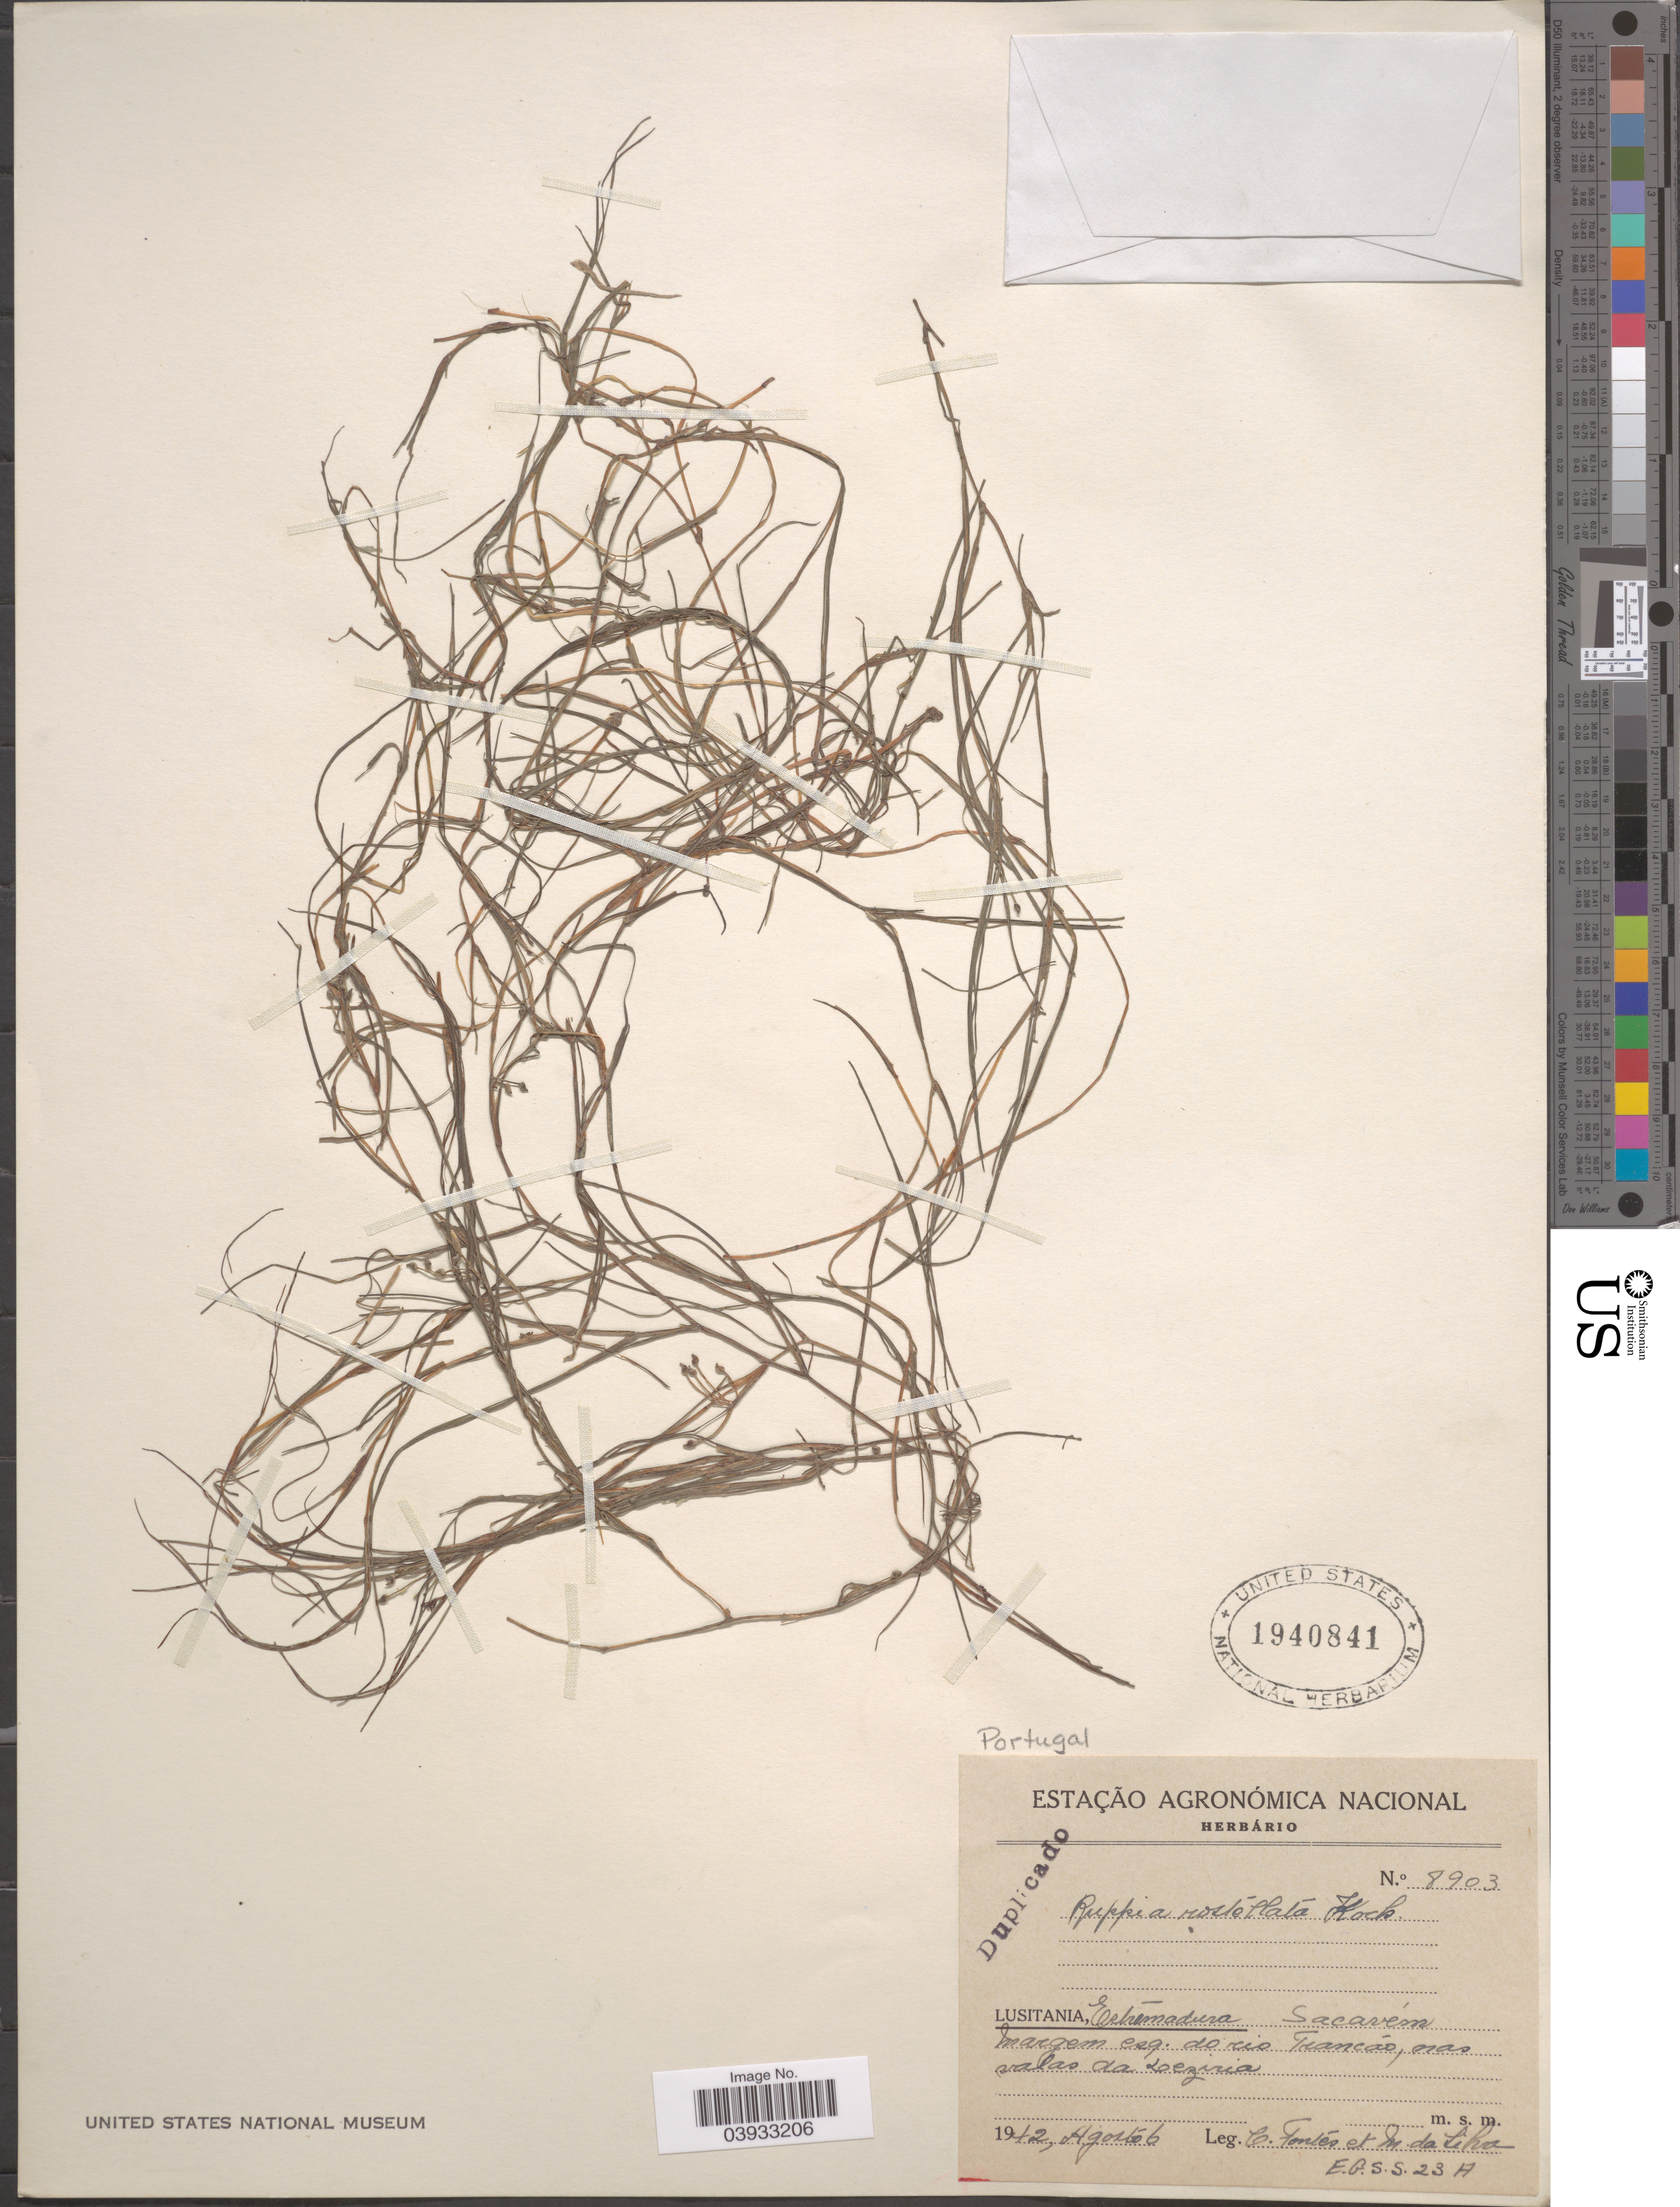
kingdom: Plantae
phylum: Tracheophyta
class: Liliopsida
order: Alismatales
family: Ruppiaceae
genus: Ruppia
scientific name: Ruppia rostellata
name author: W.D.J. Koch ex Rchb.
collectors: C. Fontes & M. Silva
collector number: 8903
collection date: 1942-08-06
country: Portugal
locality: Lusitania, Estrémadura. Sacavém. Margem esq. do rio Trancáo, nas valas da Loeziria.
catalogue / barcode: US 1940841